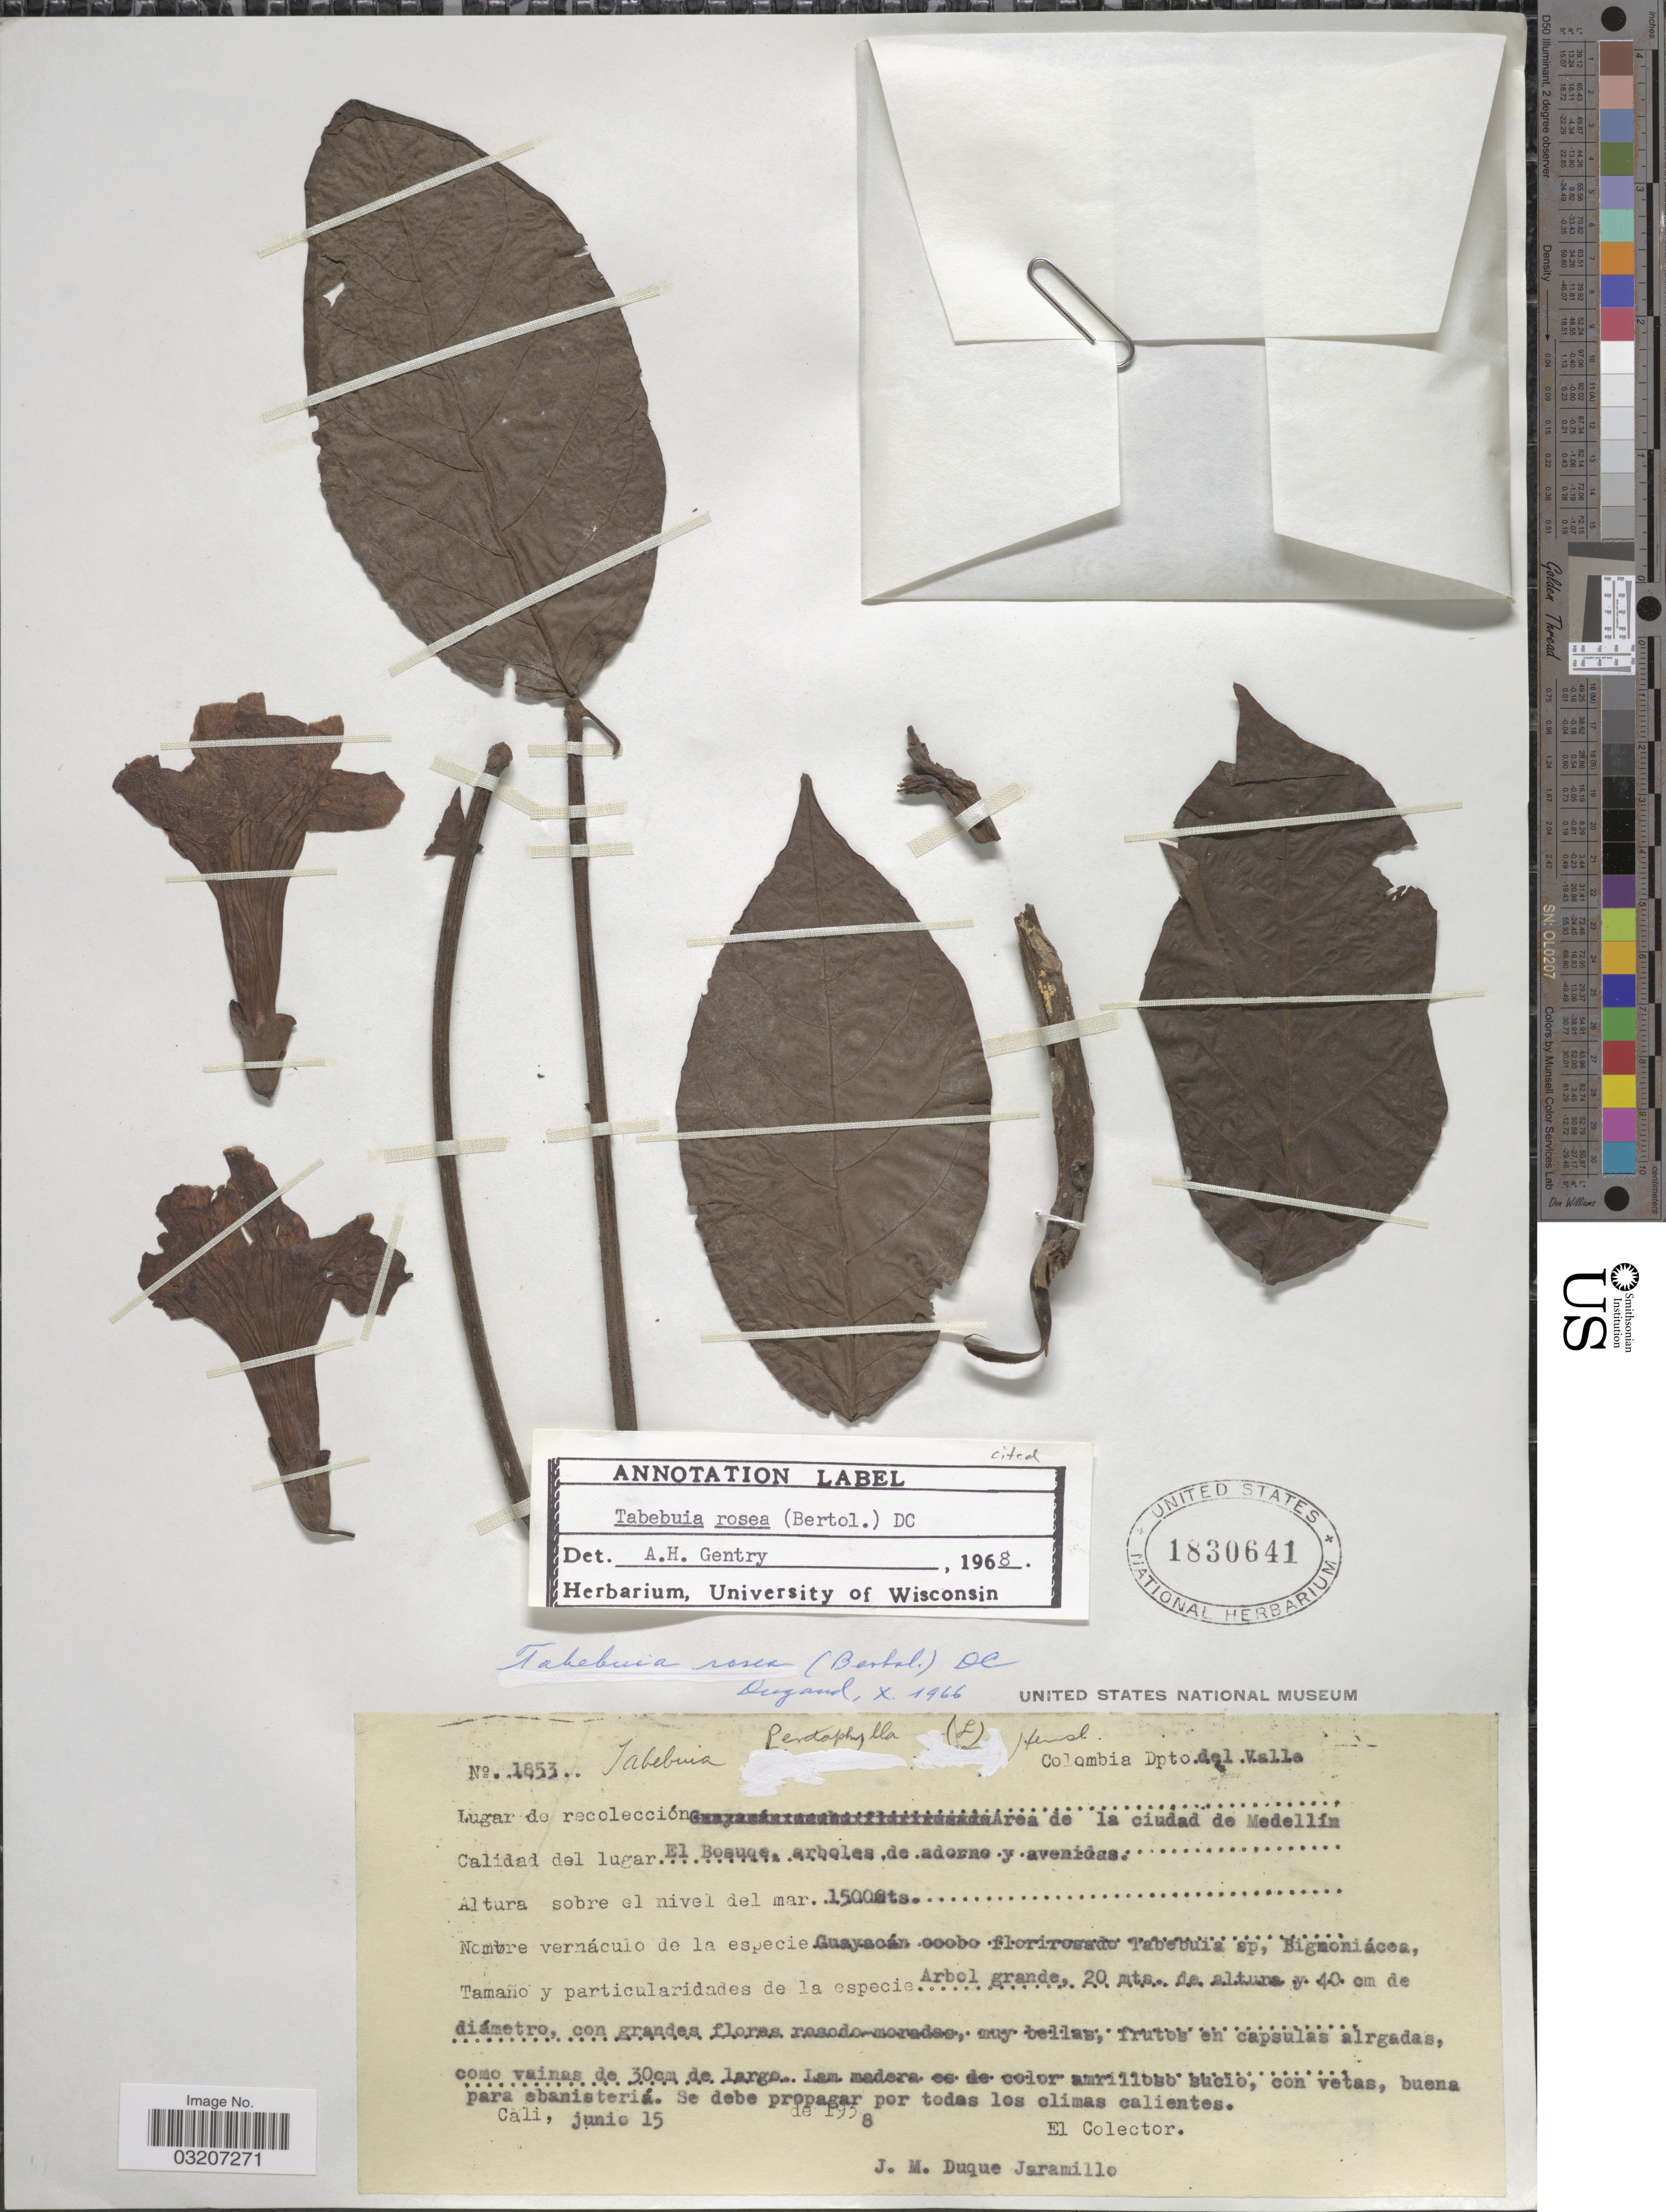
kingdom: Plantae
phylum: Tracheophyta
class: Magnoliopsida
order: Lamiales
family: Bignoniaceae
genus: Tabebuia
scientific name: Tabebuia rosea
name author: (Bertol.) DC.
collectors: J. M. Duque Jaramillo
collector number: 1853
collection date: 1938-06-15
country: Colombia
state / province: Valle del Cauca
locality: Dpto. del Valle, Area de la ciudad de Medellín, El Bosque.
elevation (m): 1500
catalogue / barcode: US 1830641